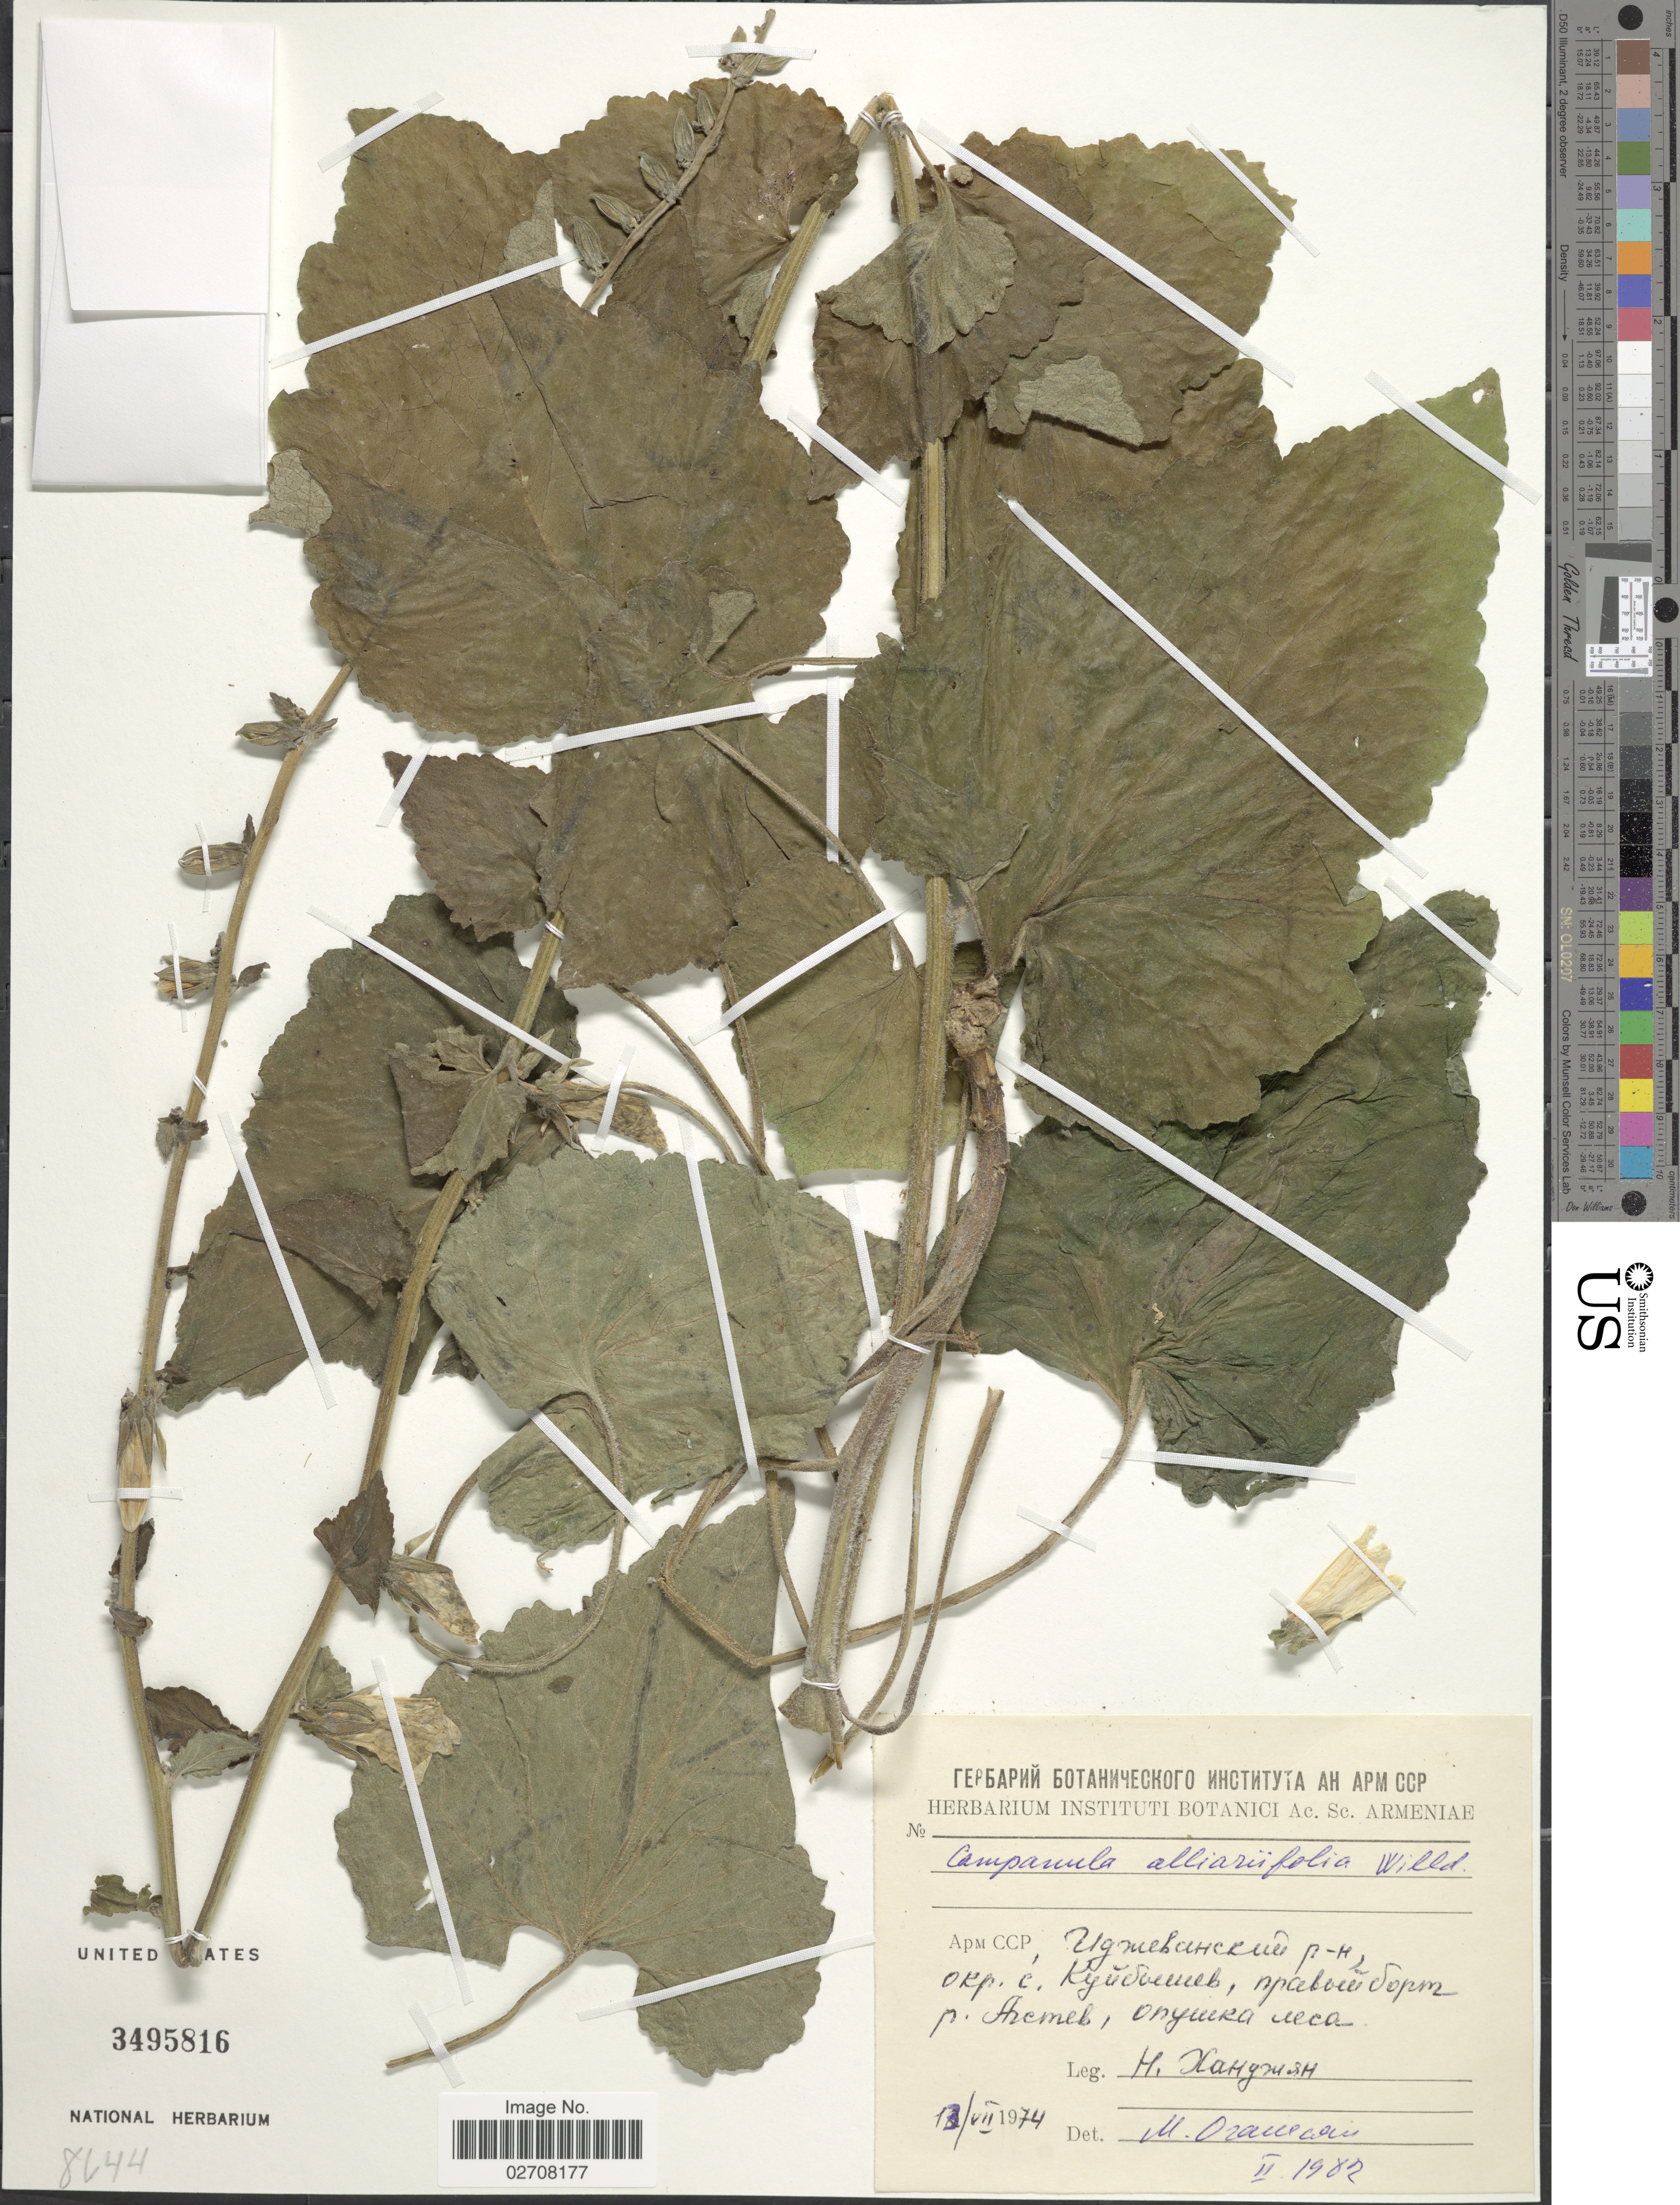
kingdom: Plantae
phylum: Tracheophyta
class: Magnoliopsida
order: Asterales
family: Campanulaceae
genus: Campanula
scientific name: Campanula alliariifolia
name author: Willd.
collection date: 1974-07-13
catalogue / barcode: US 3495816